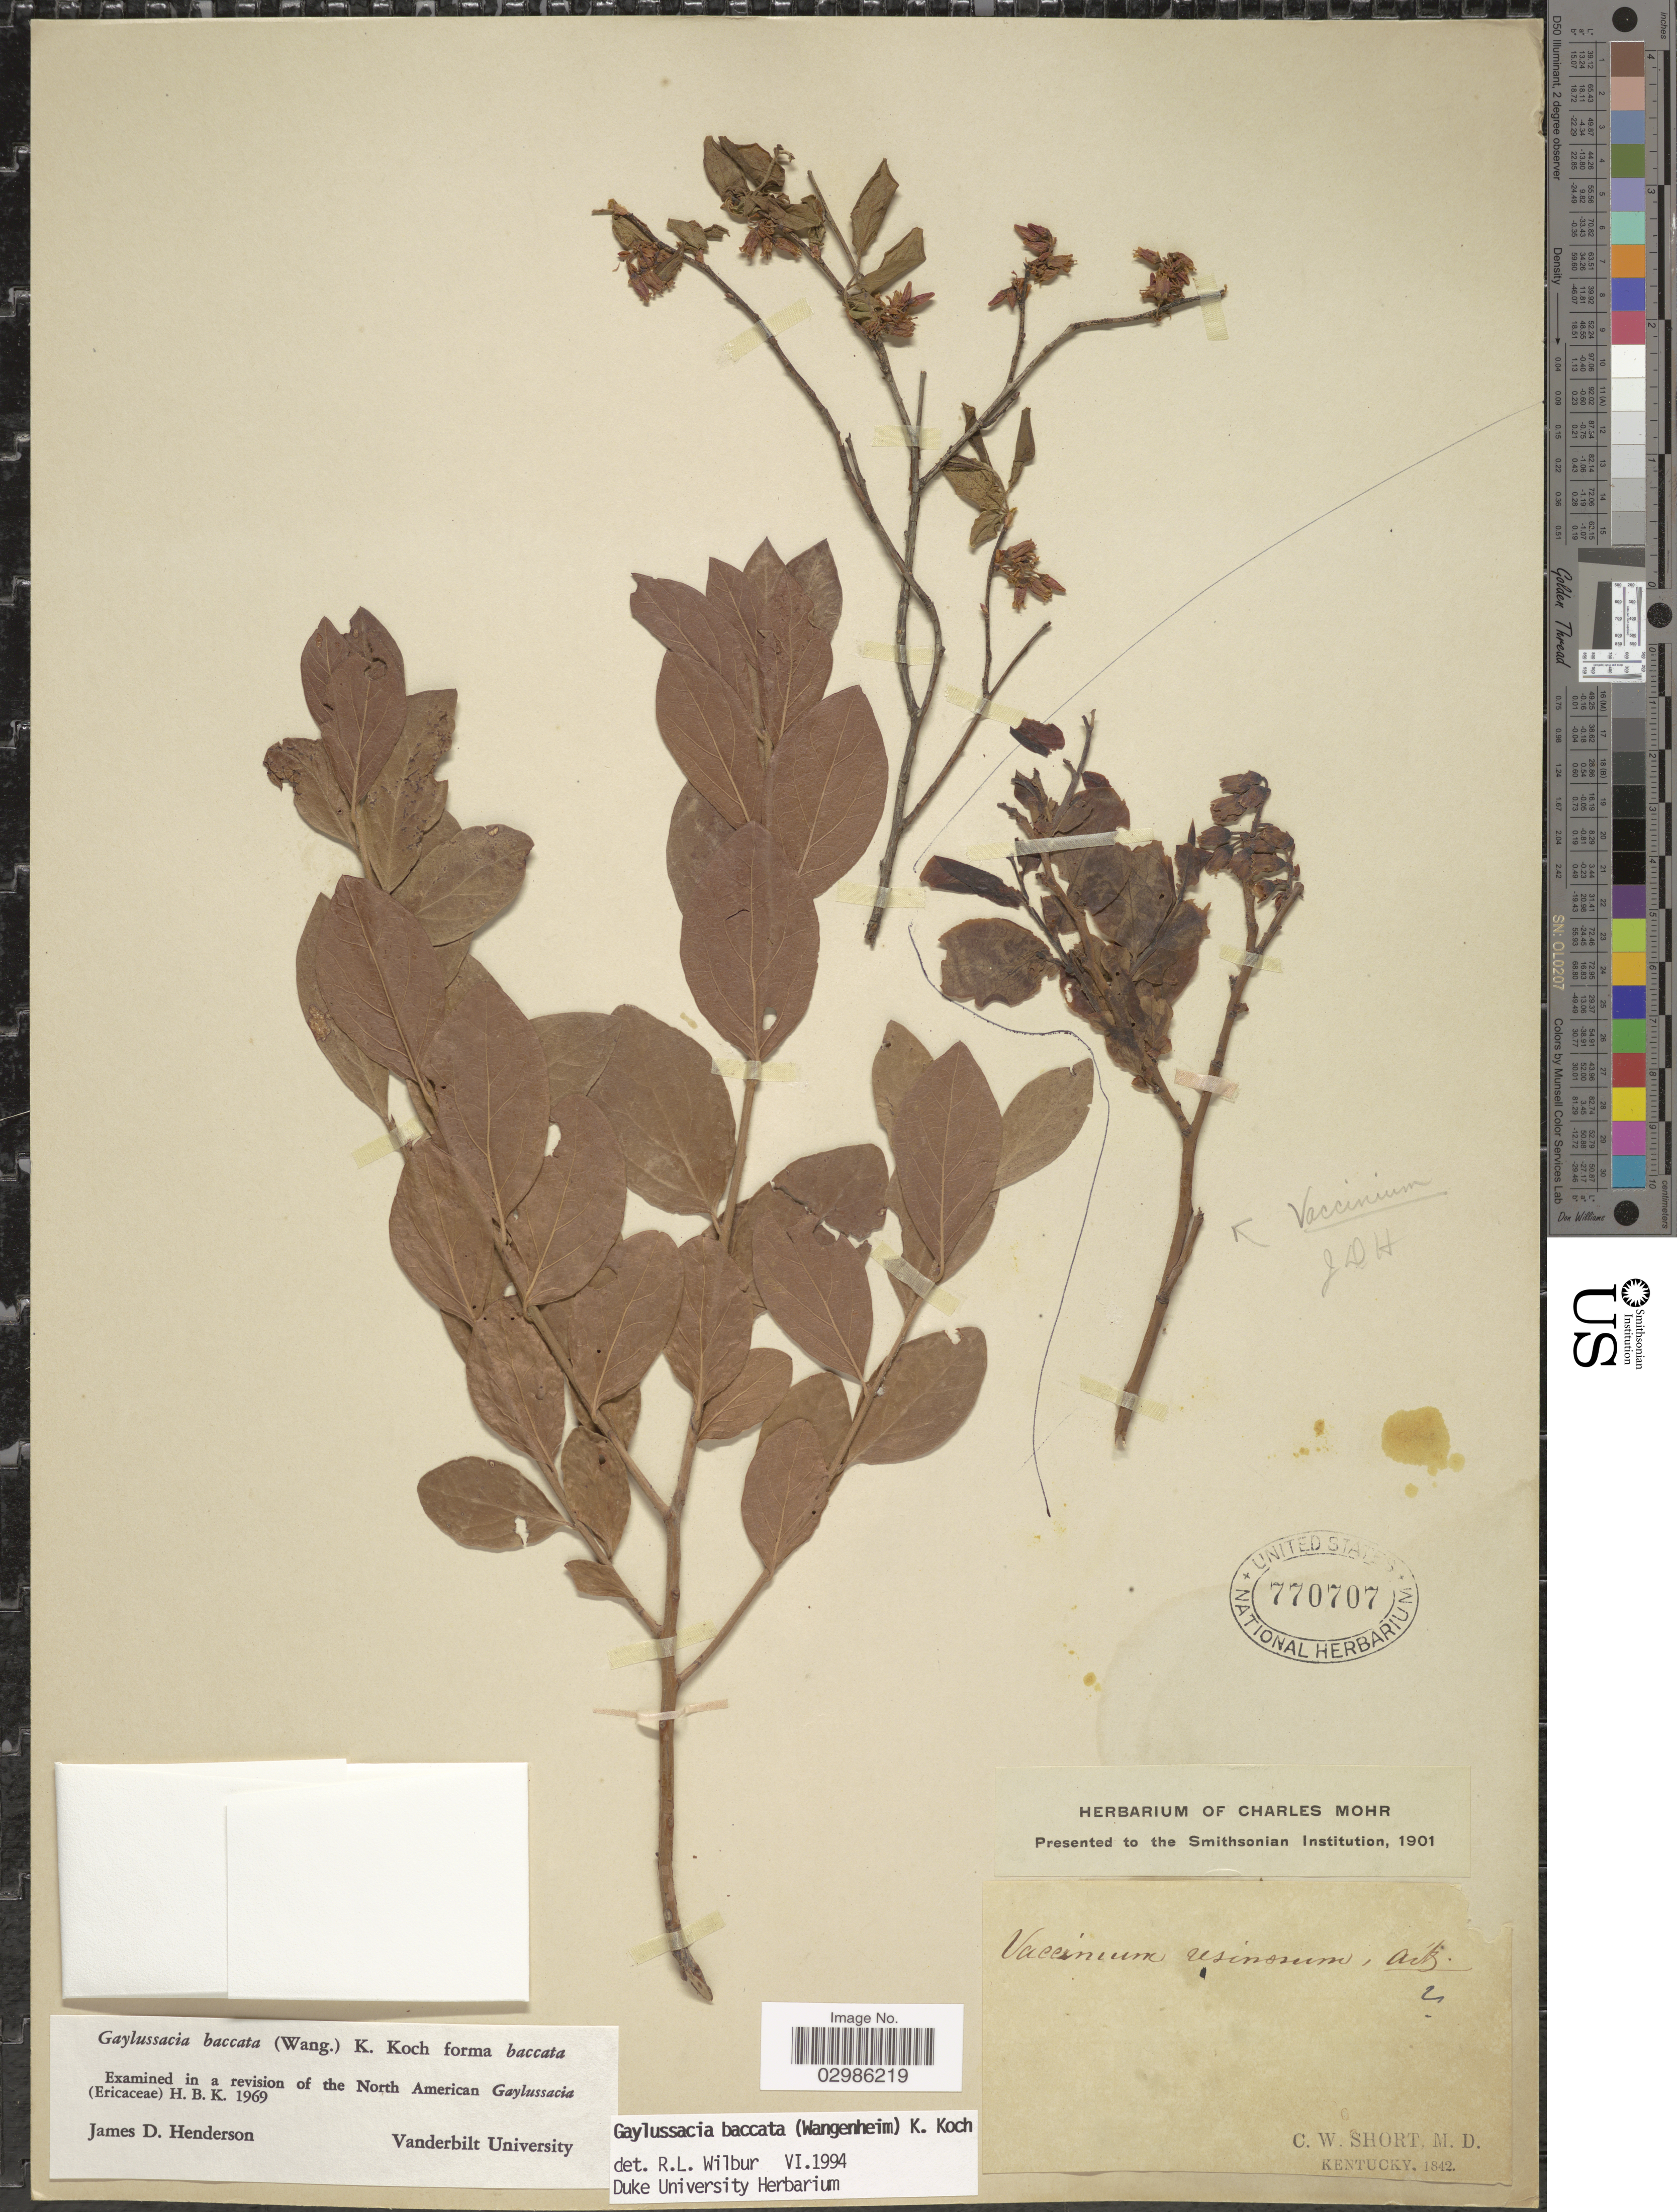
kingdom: Plantae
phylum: Tracheophyta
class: Magnoliopsida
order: Ericales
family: Ericaceae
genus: Gaylussacia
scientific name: Gaylussacia baccata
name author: (Wangenh.) K. Koch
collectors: C. W. Short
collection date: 1842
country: United States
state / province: Kentucky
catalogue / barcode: US 770707